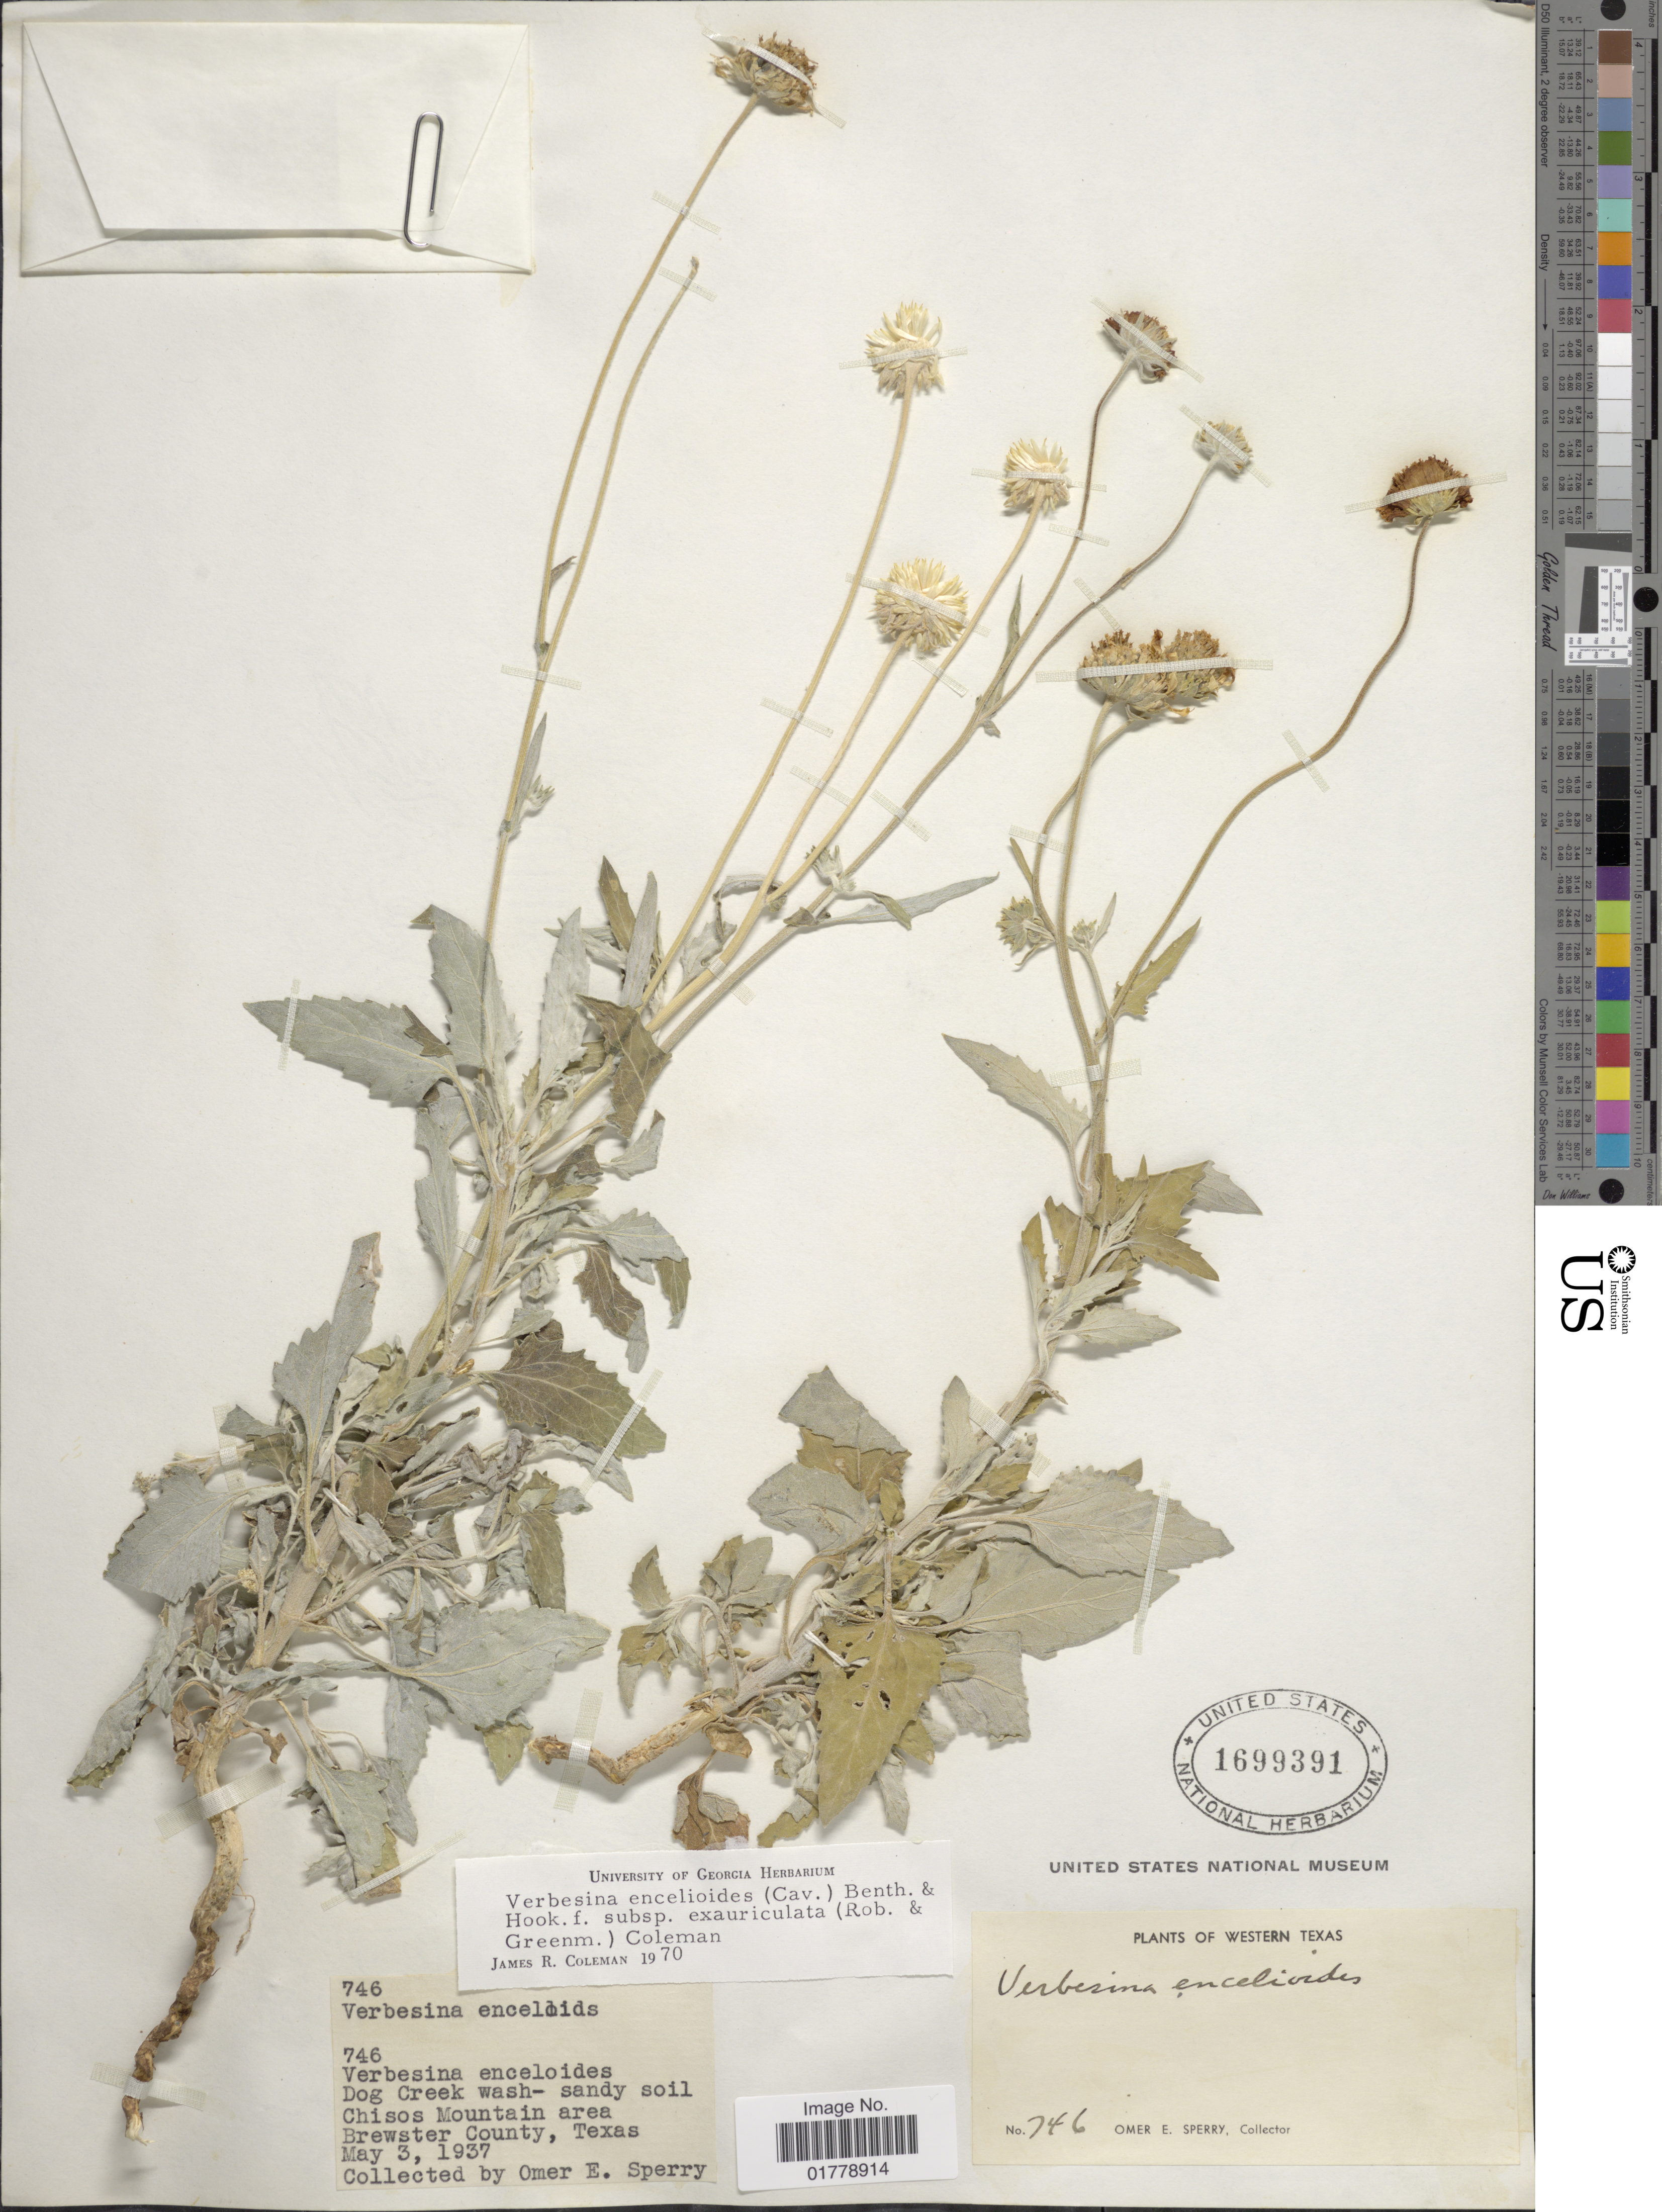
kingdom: Plantae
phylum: Tracheophyta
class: Magnoliopsida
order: Asterales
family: Asteraceae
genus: Verbesina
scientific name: Verbesina encelioides var. cana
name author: (B.L. Rob.) Greenm.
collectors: O. E. Sperry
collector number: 746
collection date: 1937-05-03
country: United States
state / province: Texas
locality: Western Texas. Dog Creek wash- sandy soil Chisos Mountain area Brewster County, Texas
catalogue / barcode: US 1699391